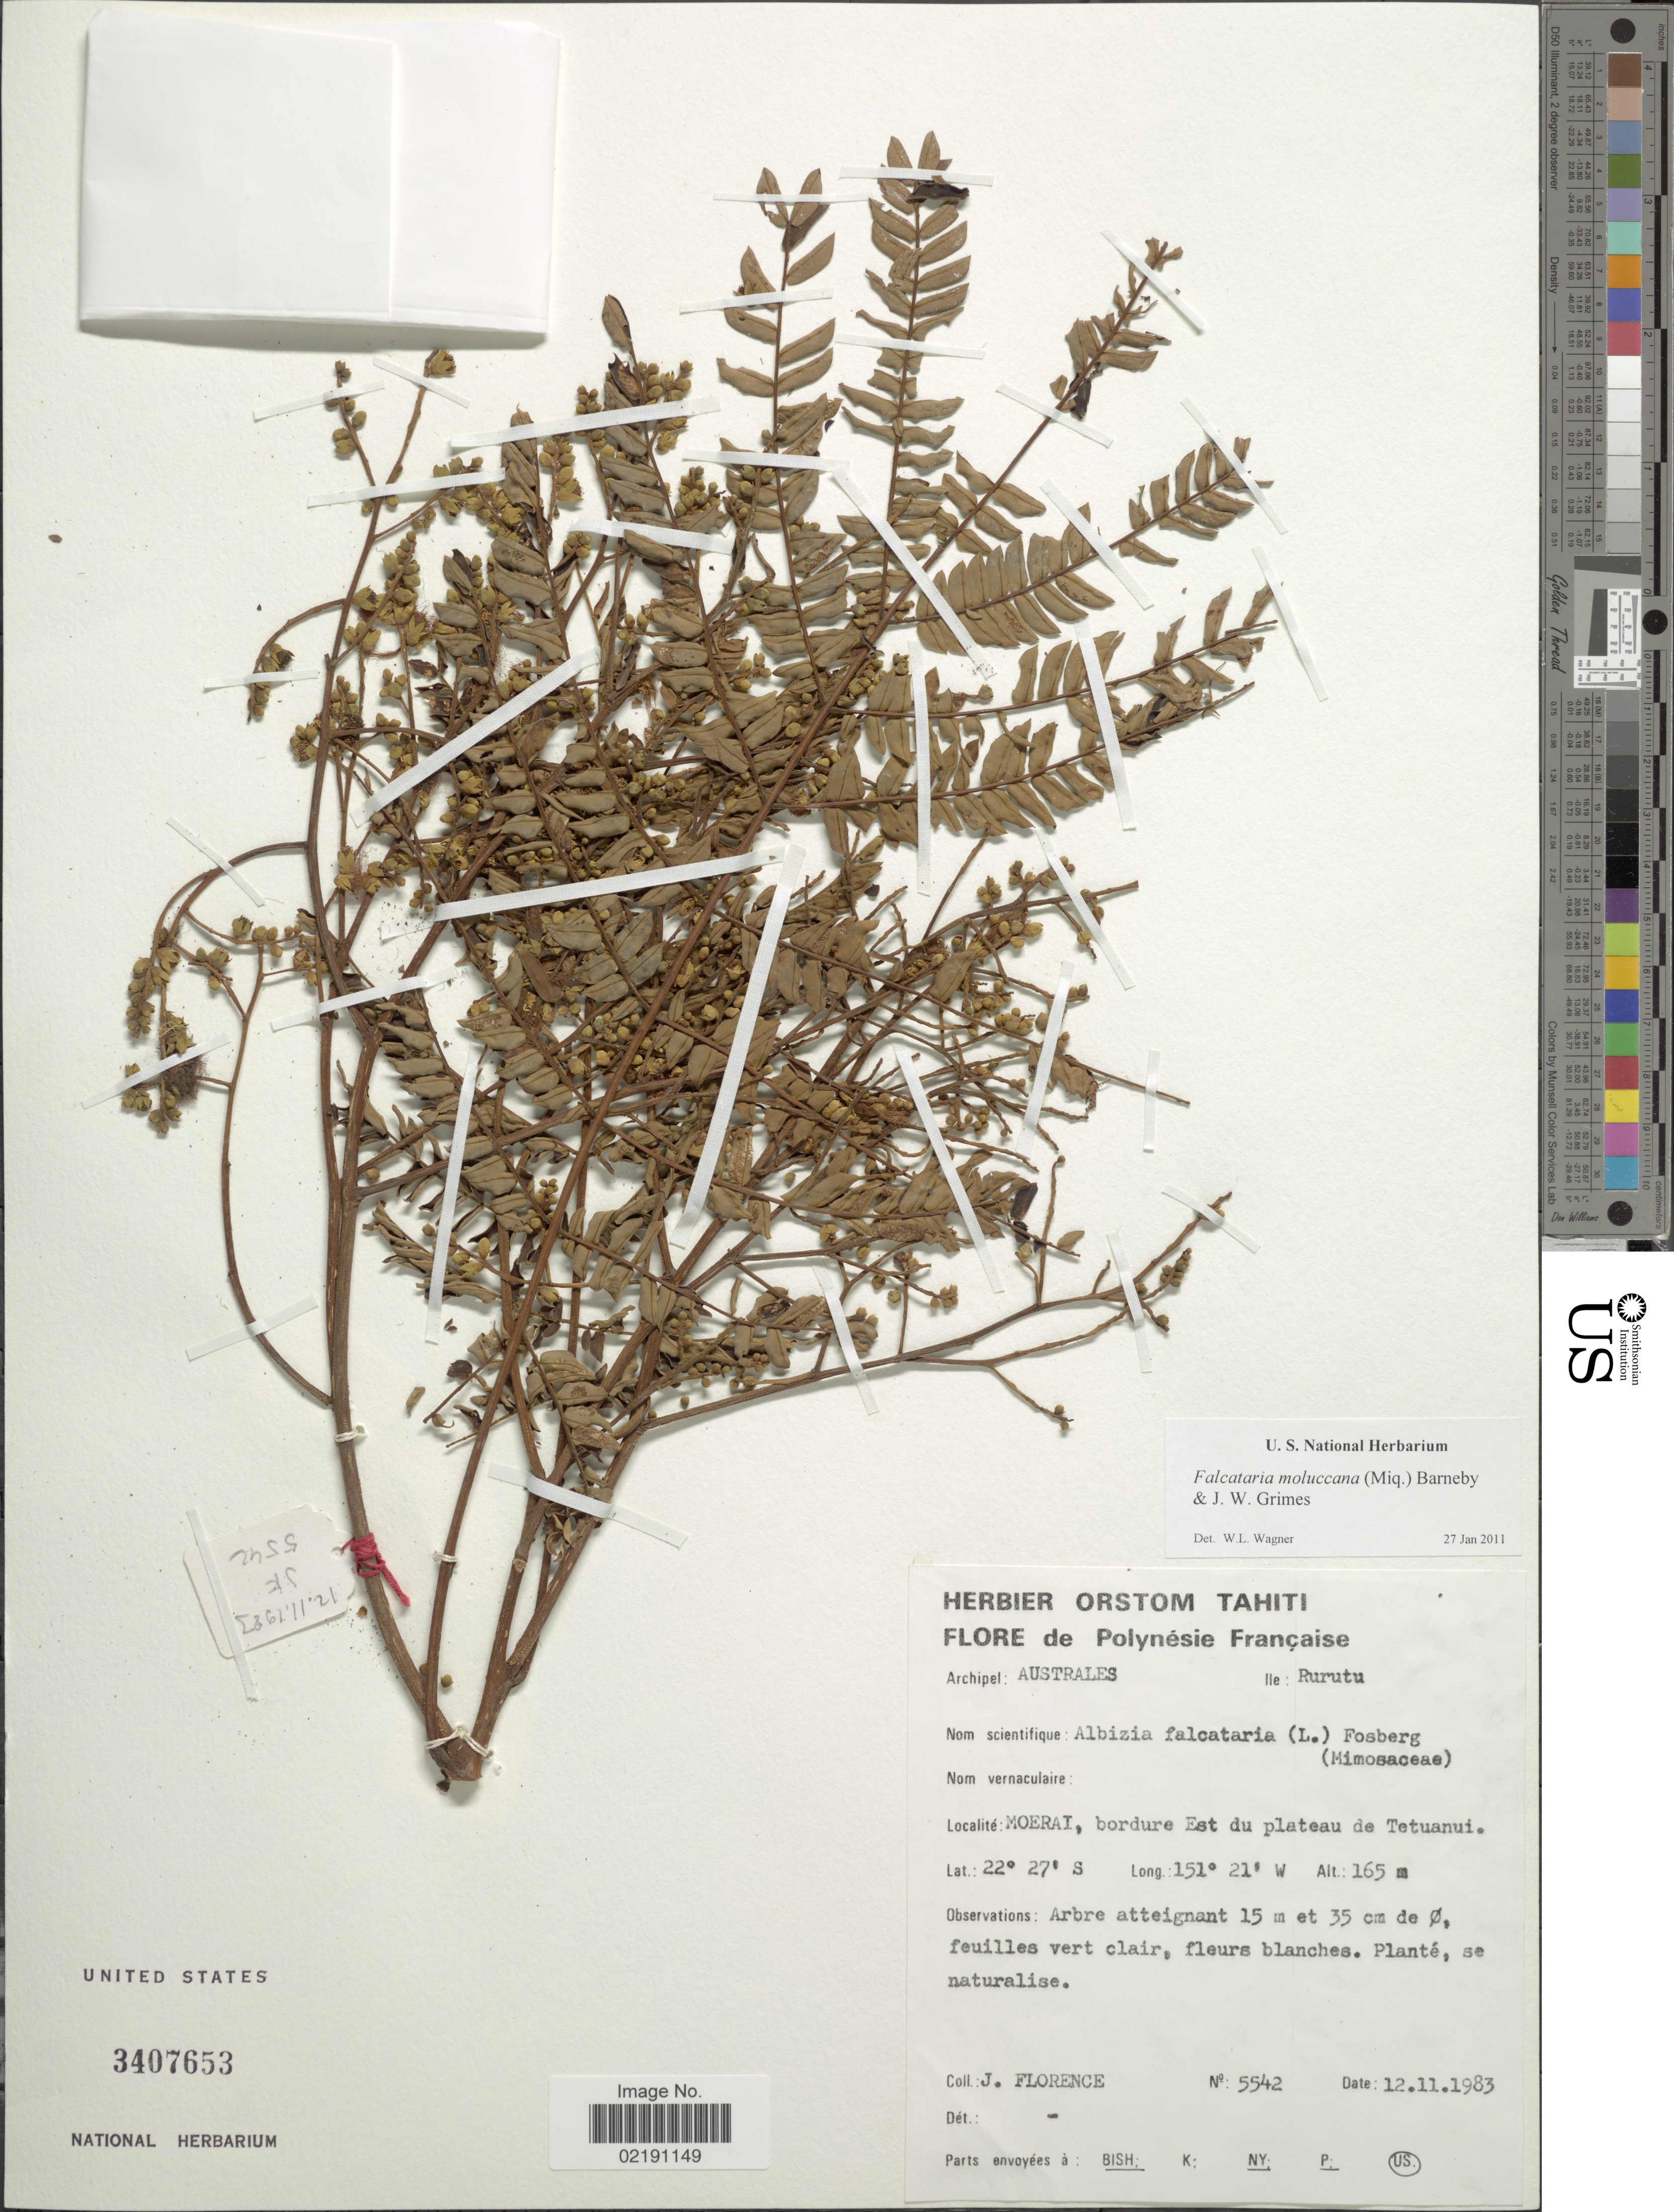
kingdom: Plantae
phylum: Tracheophyta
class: Magnoliopsida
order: Fabales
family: Fabaceae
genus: Falcataria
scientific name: Falcataria moluccana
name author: (Miq.) Barneby & Grimes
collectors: J. Florence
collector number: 5542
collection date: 1983-11-12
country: French Polynesia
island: Rurutu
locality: Archipel: Australes. Ile: Rurutu. Moerai, bordure Est du plateau de Tetuanui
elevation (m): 165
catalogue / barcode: US 3407653